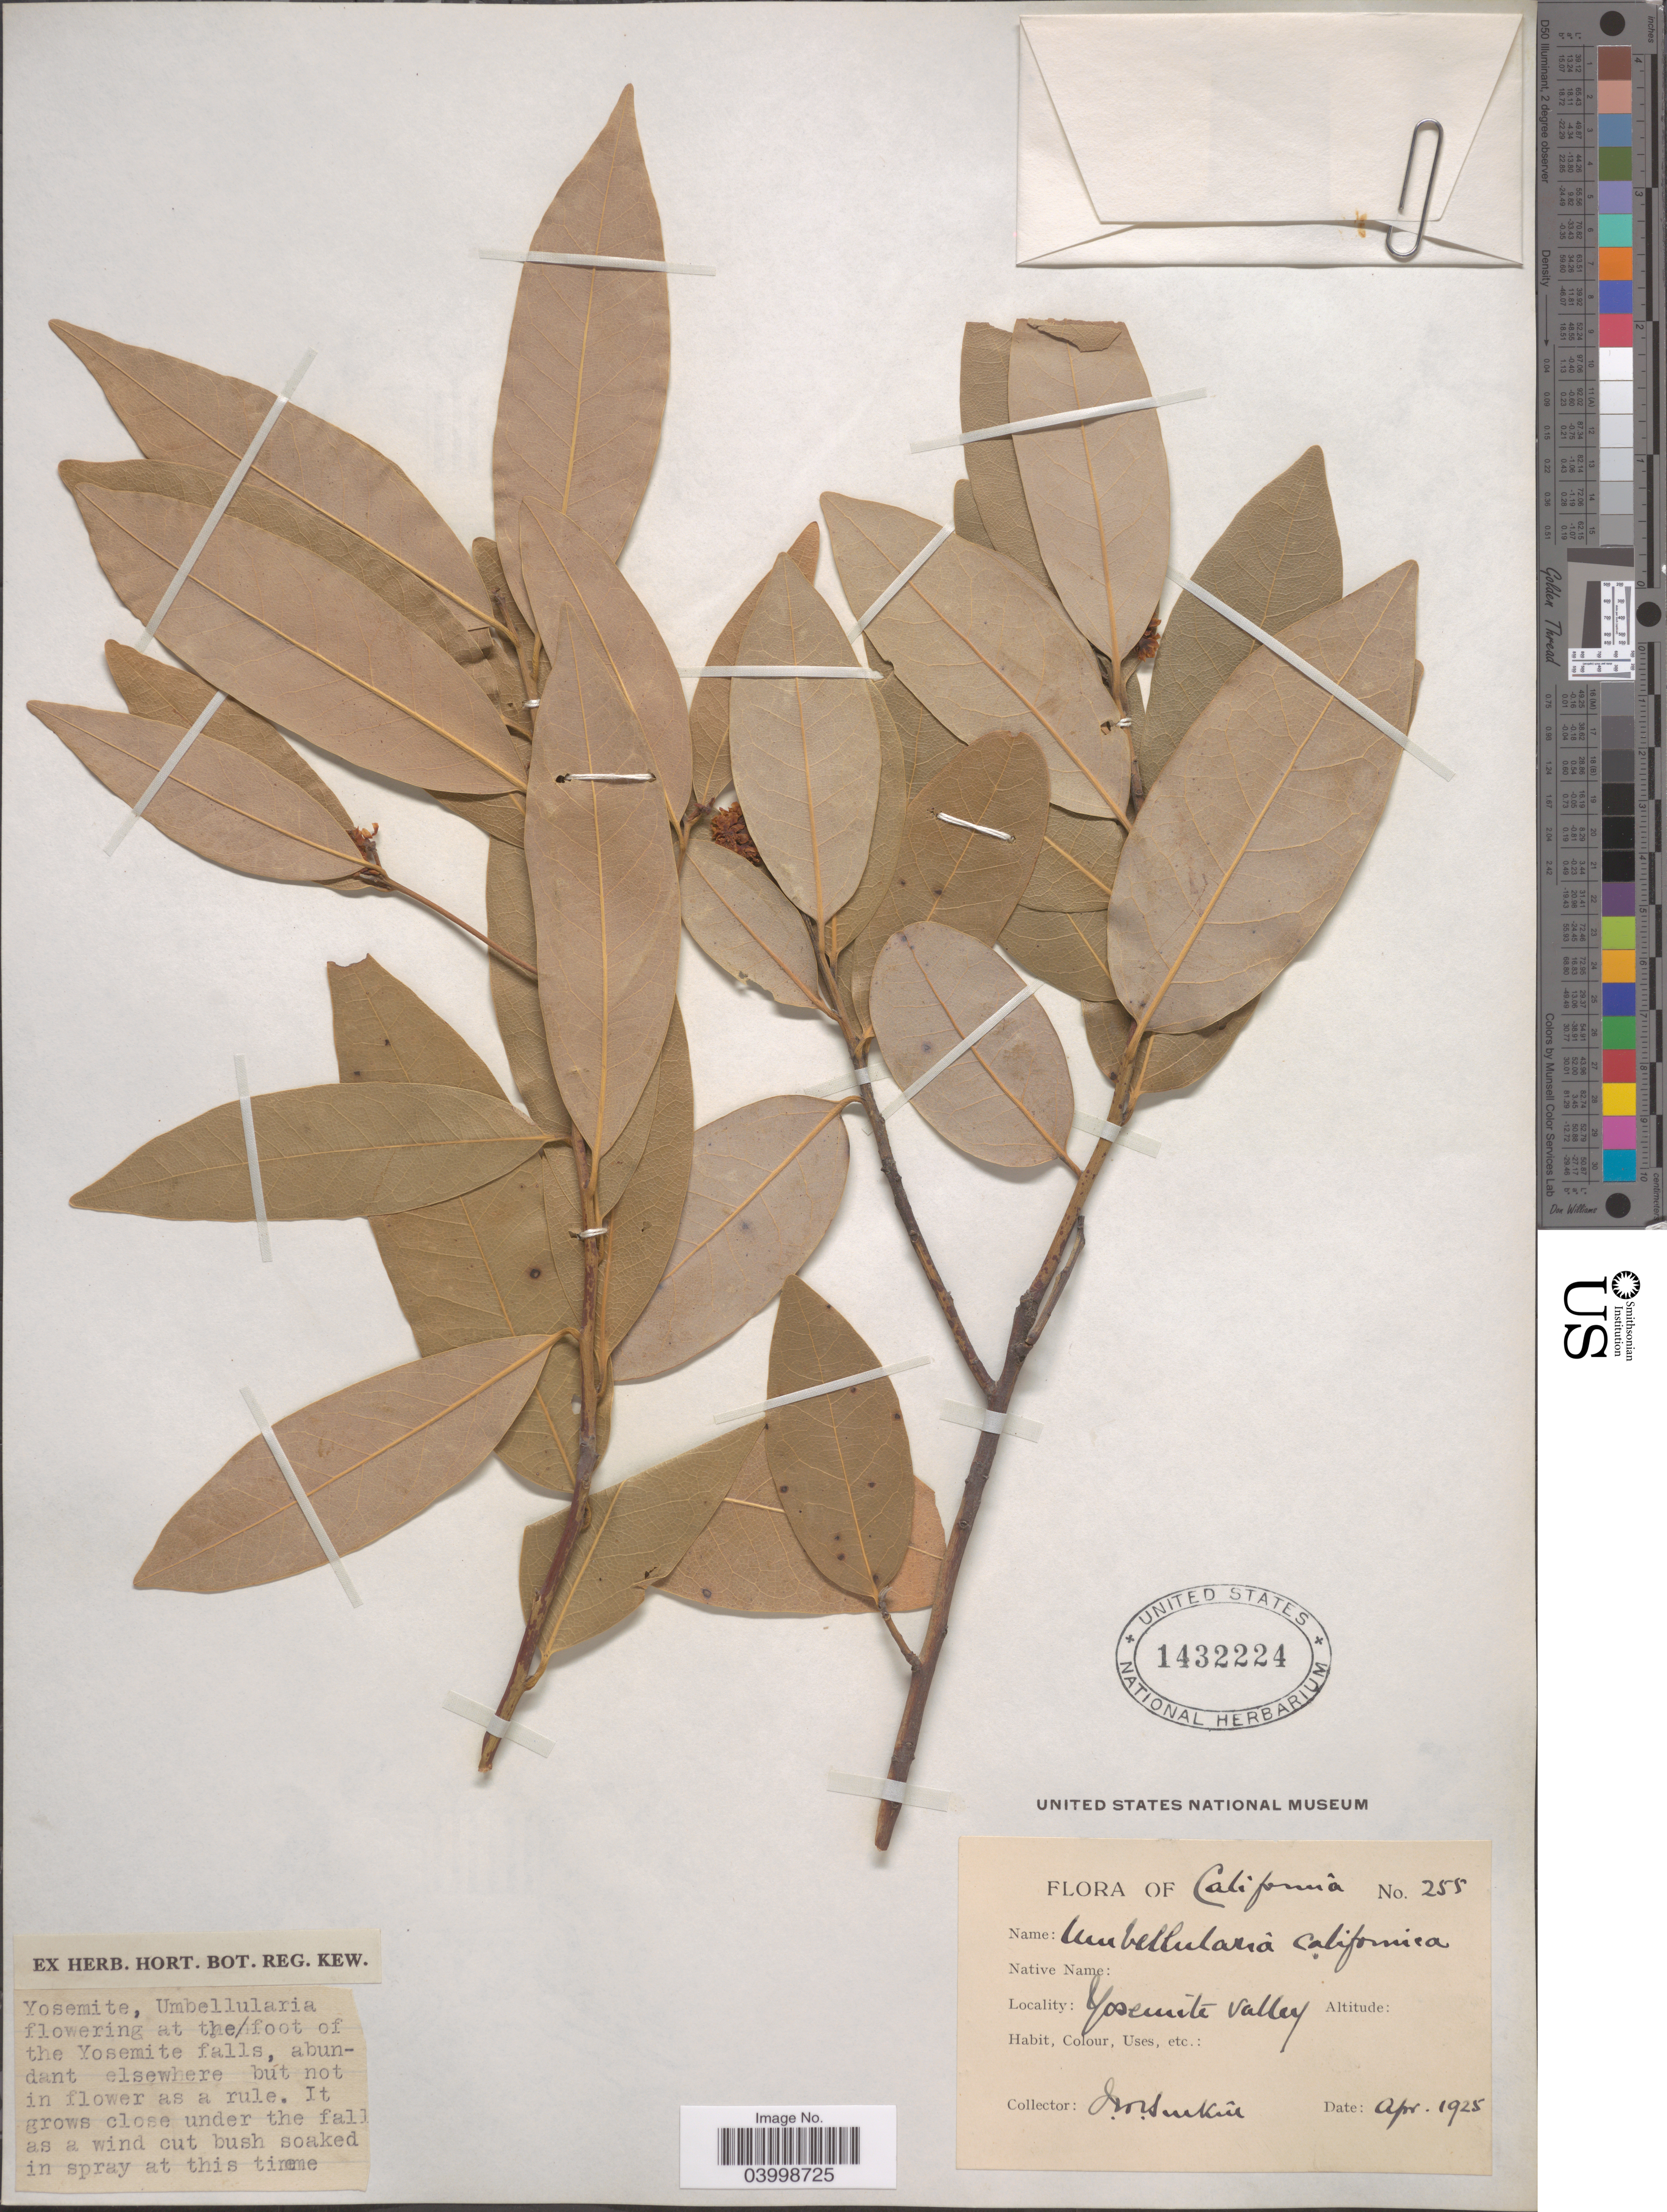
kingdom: Plantae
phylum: Tracheophyta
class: Magnoliopsida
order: Laurales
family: Lauraceae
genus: Umbellularia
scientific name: Umbellularia californica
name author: (Hook. & Arn.) Nutt.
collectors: I. H. Burkill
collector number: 255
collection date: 1925-04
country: United States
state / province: California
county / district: Mariposa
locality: Yosemite Valley. At the foot of the Yosemite falls.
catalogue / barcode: US 1432224